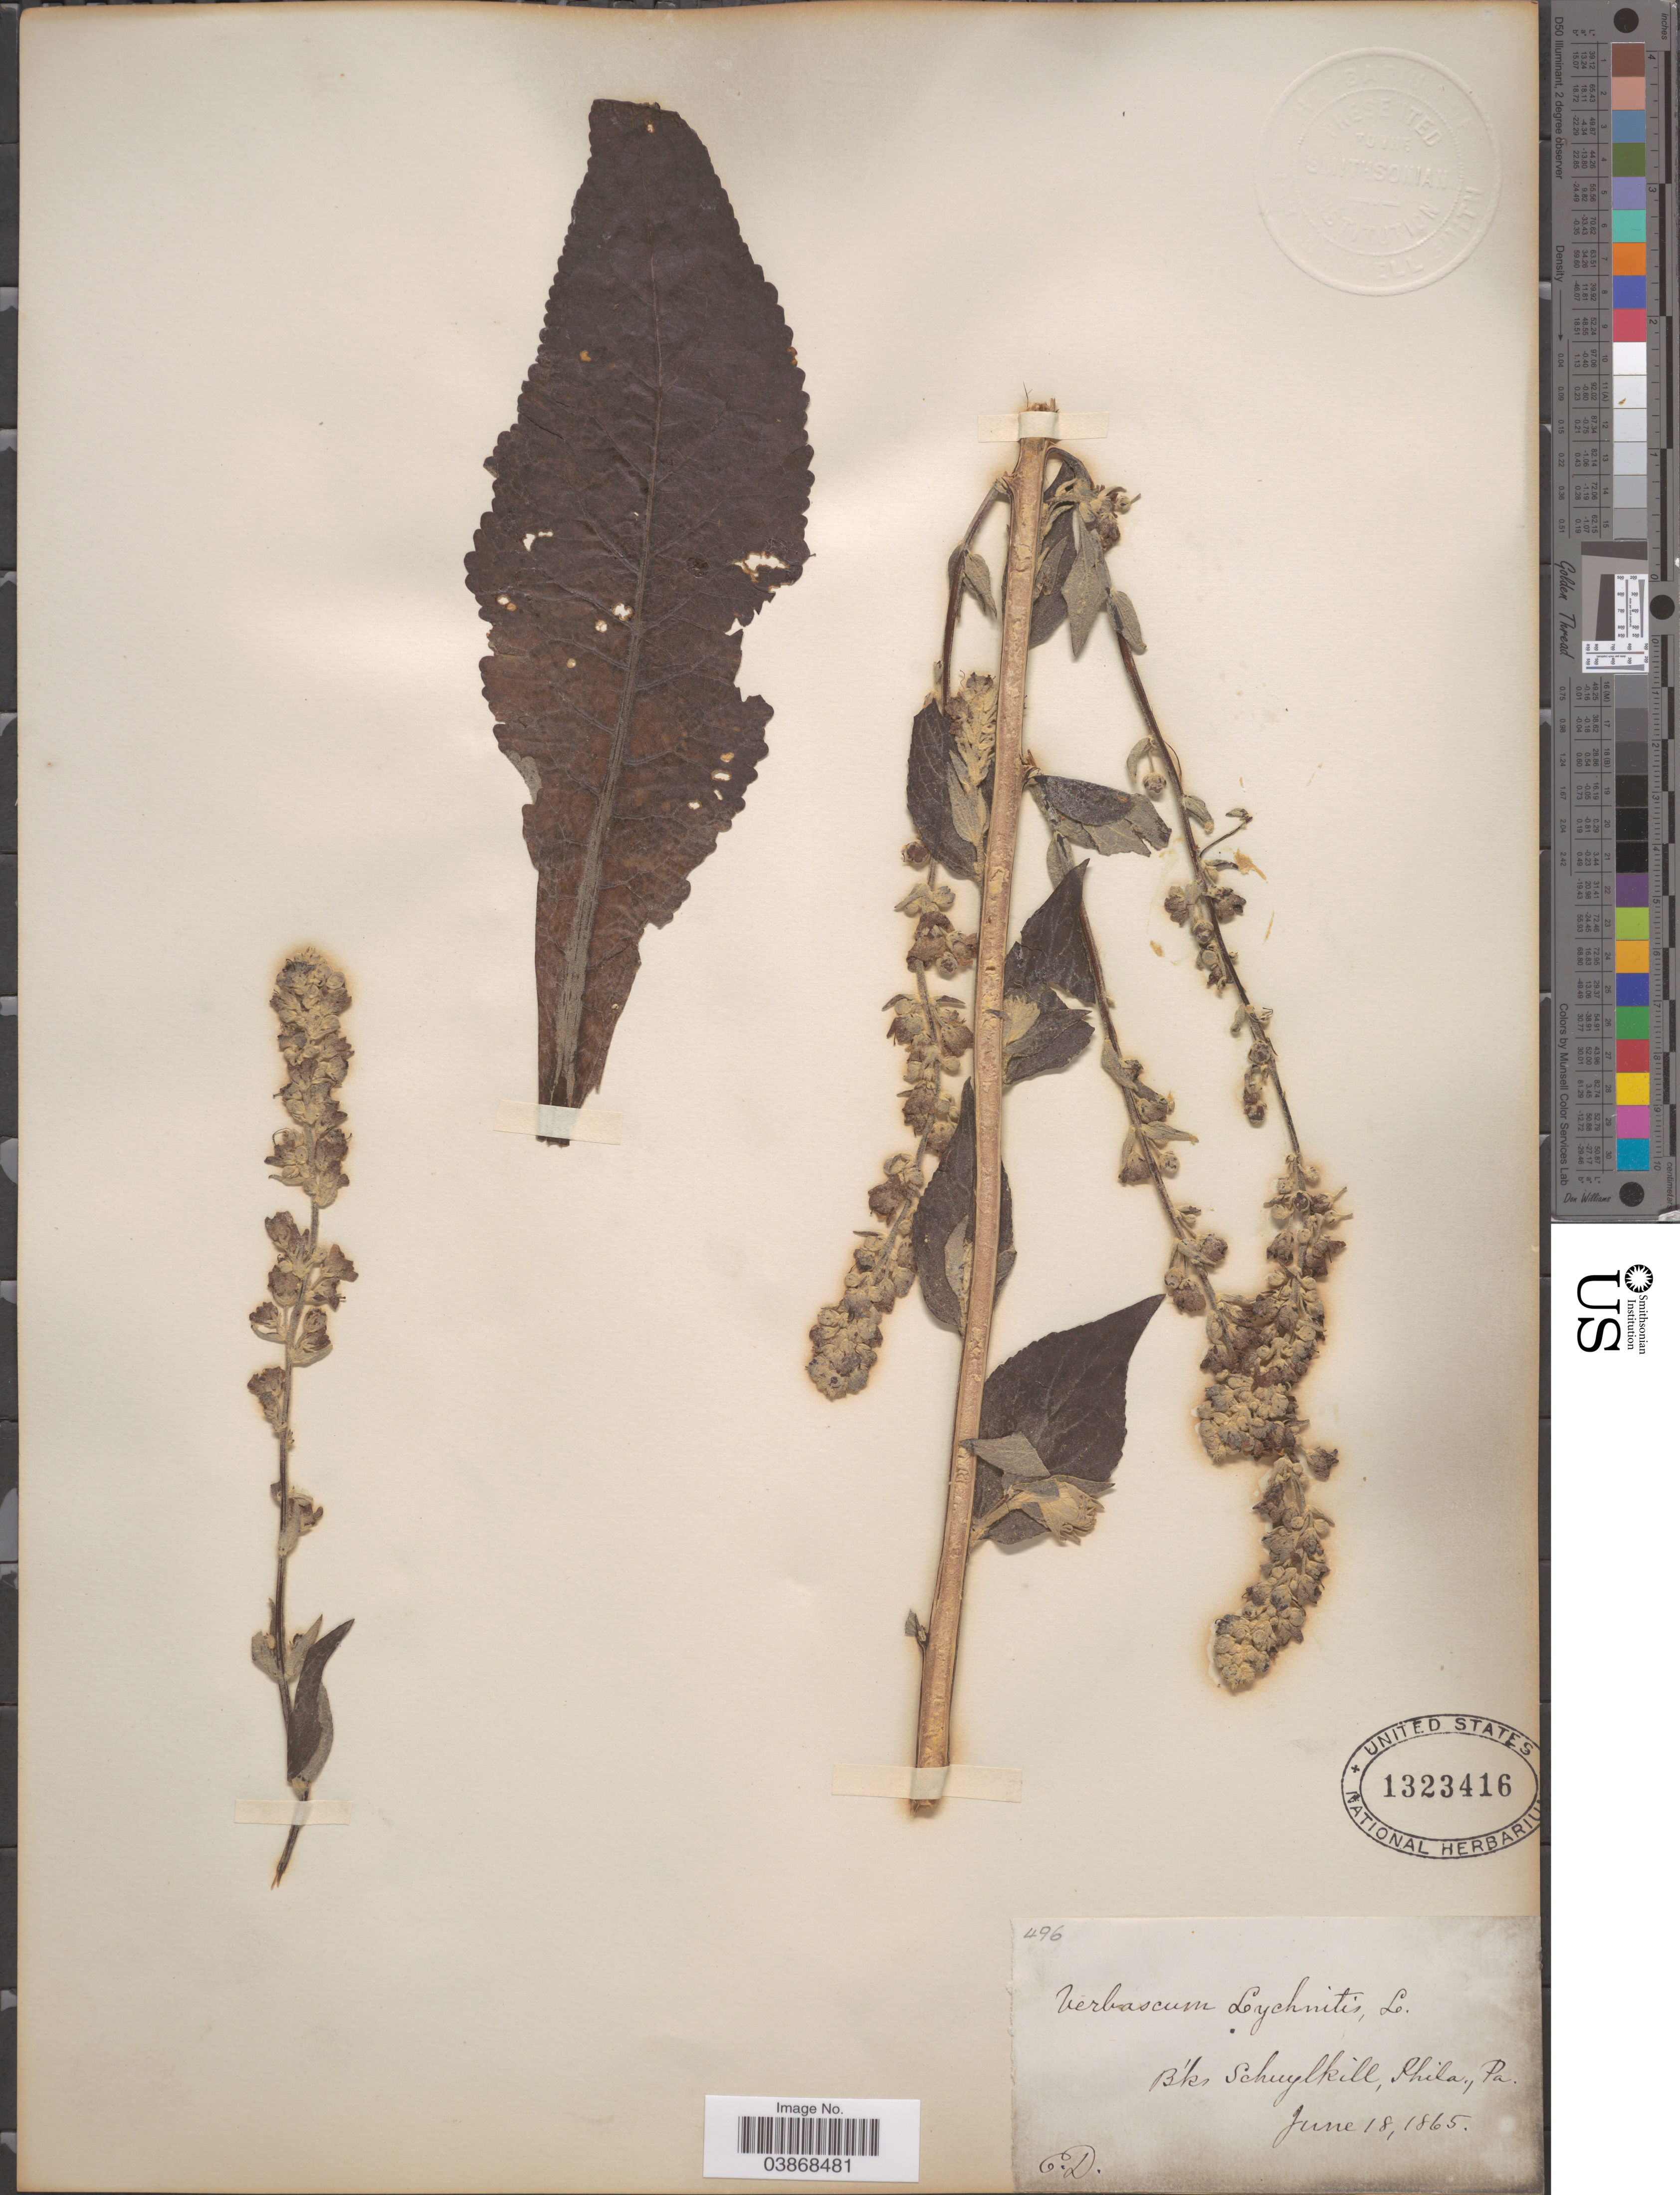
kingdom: Plantae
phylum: Tracheophyta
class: Magnoliopsida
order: Lamiales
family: Scrophulariaceae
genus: Verbascum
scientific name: Verbascum lychnitis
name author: L.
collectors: C. D.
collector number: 496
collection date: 1865-06-18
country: United States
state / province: Pennsylvania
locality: B'ks Schuylkill, Phila.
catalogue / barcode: US 1323416